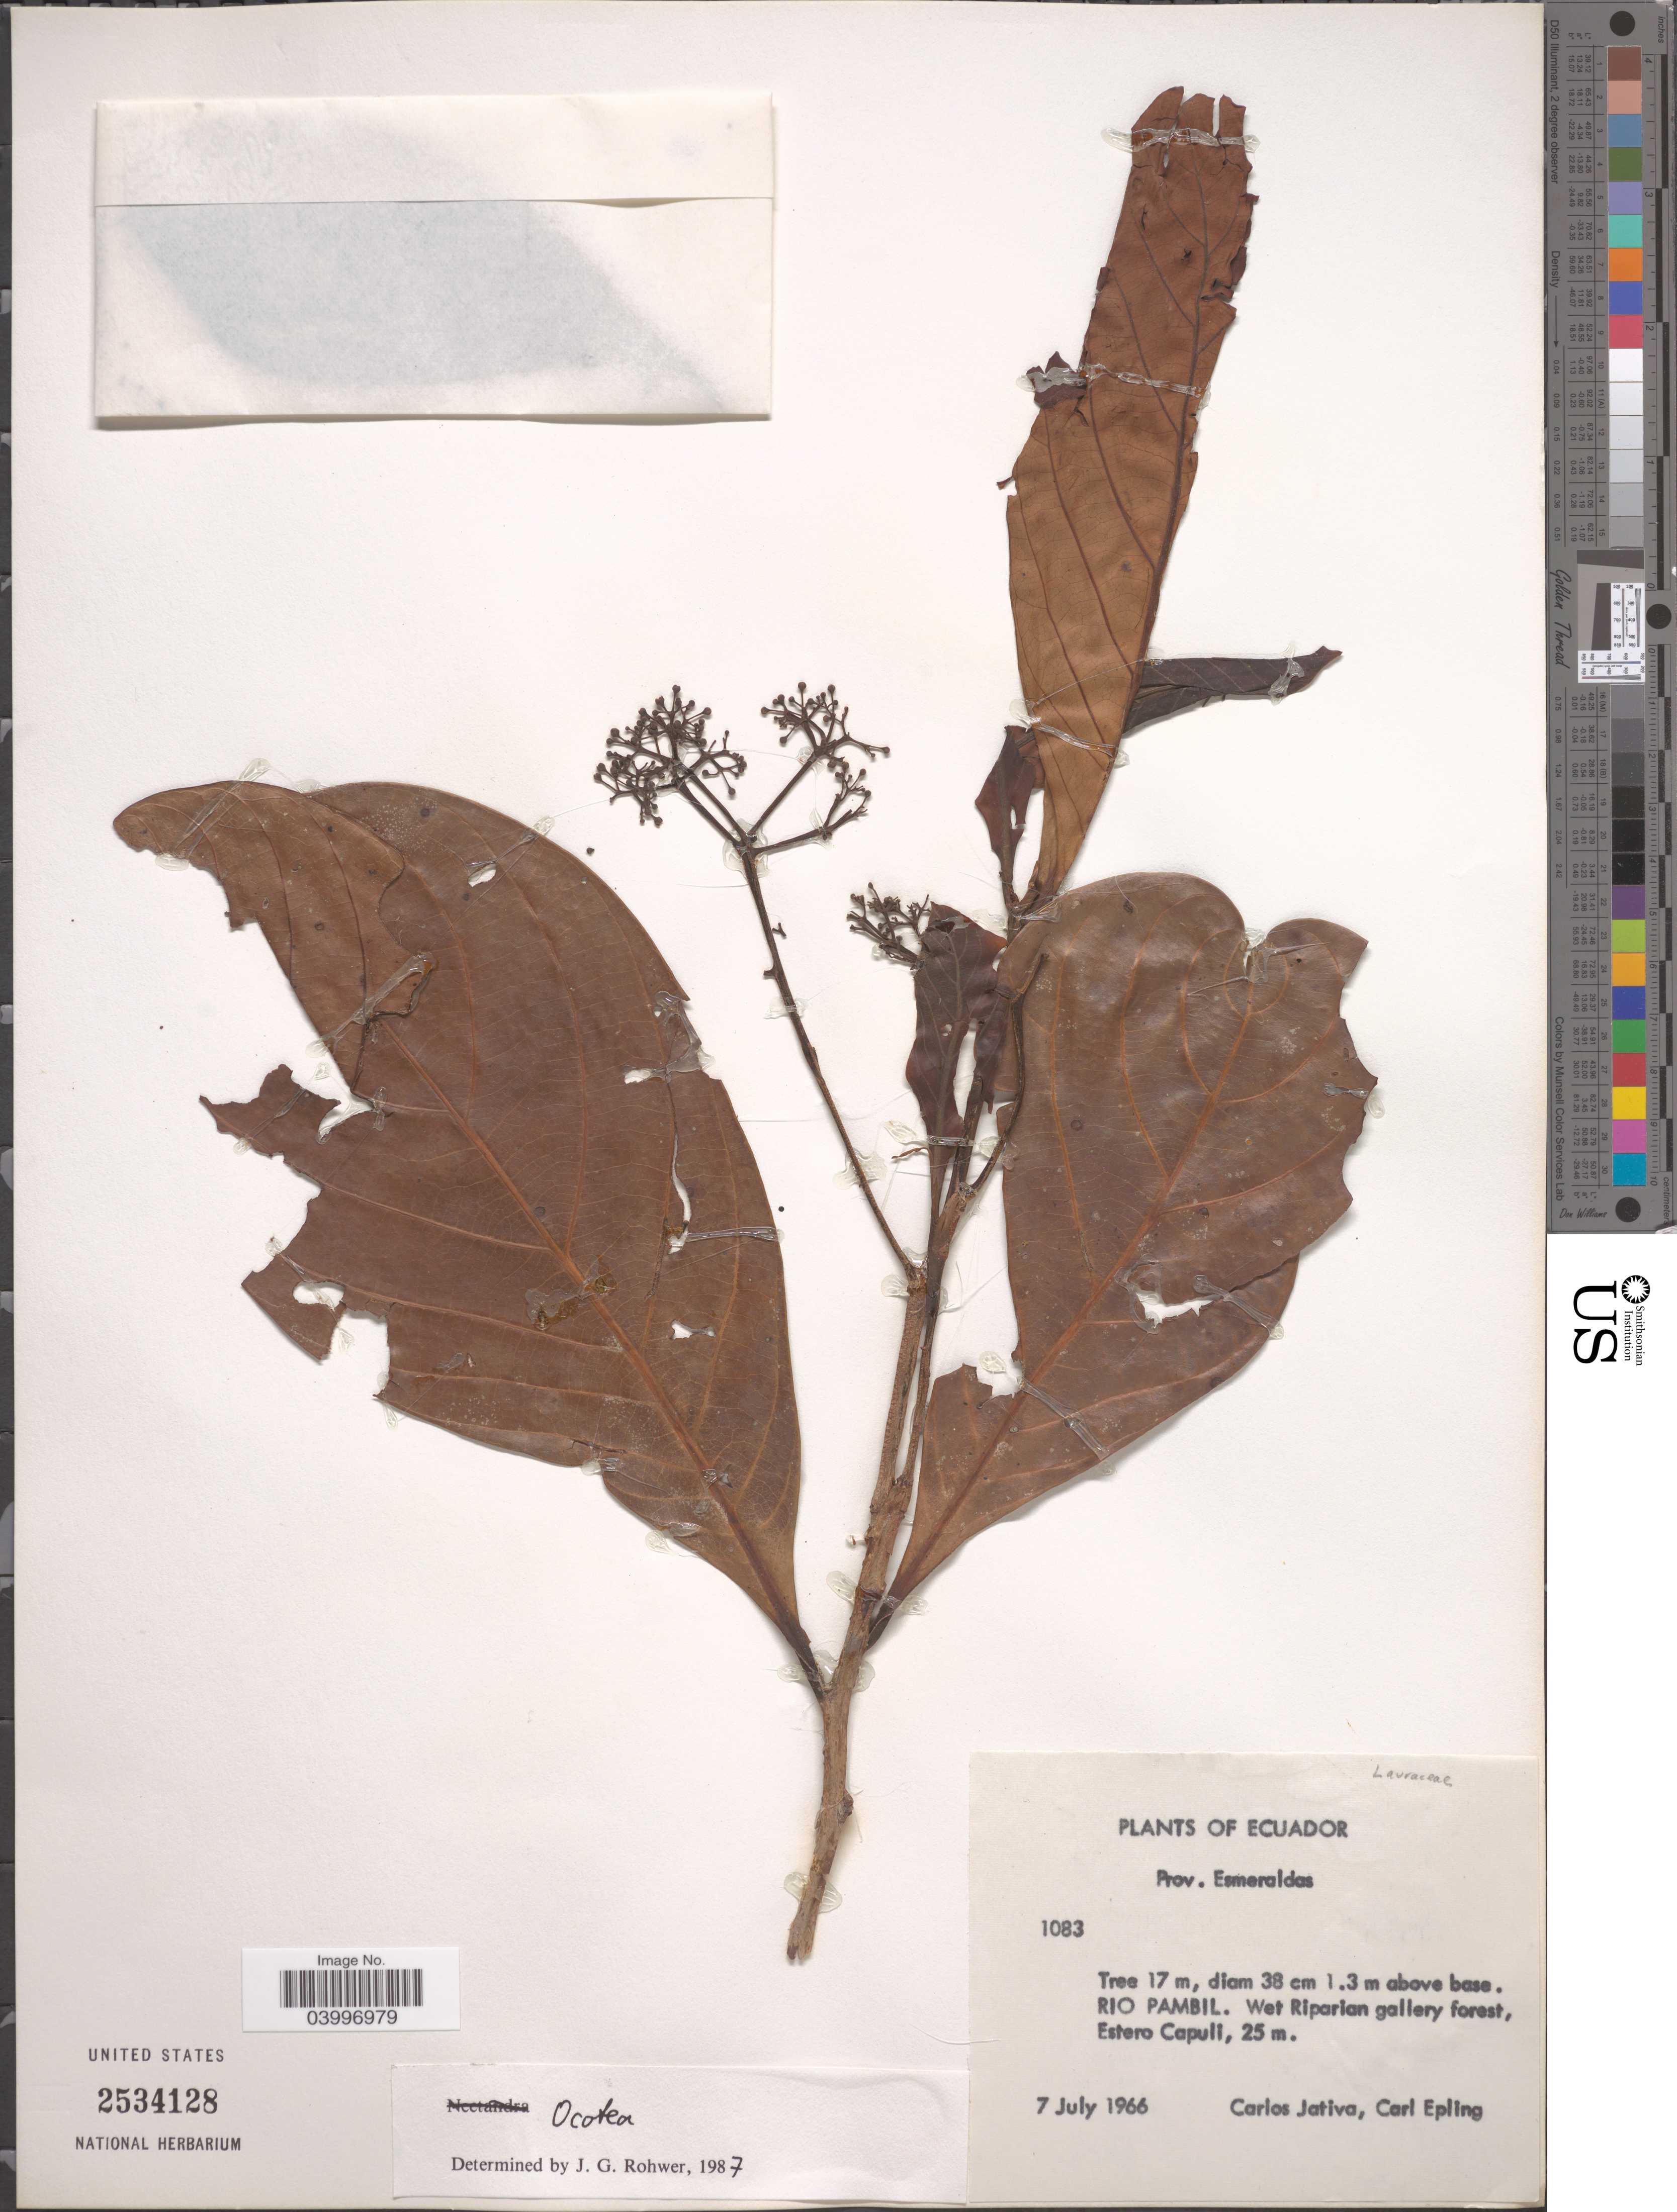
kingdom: Plantae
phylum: Tracheophyta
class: Magnoliopsida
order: Laurales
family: Lauraceae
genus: Ocotea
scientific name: Ocotea sp.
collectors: C. D. Játiva & C. C. Epling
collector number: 1083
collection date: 1966-07-07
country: Ecuador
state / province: Esmeraldas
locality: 1.3 m above base. Rio Pambil. Wet Riparian gallery forest, Estero Capuli.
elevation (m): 25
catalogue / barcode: US 2534128